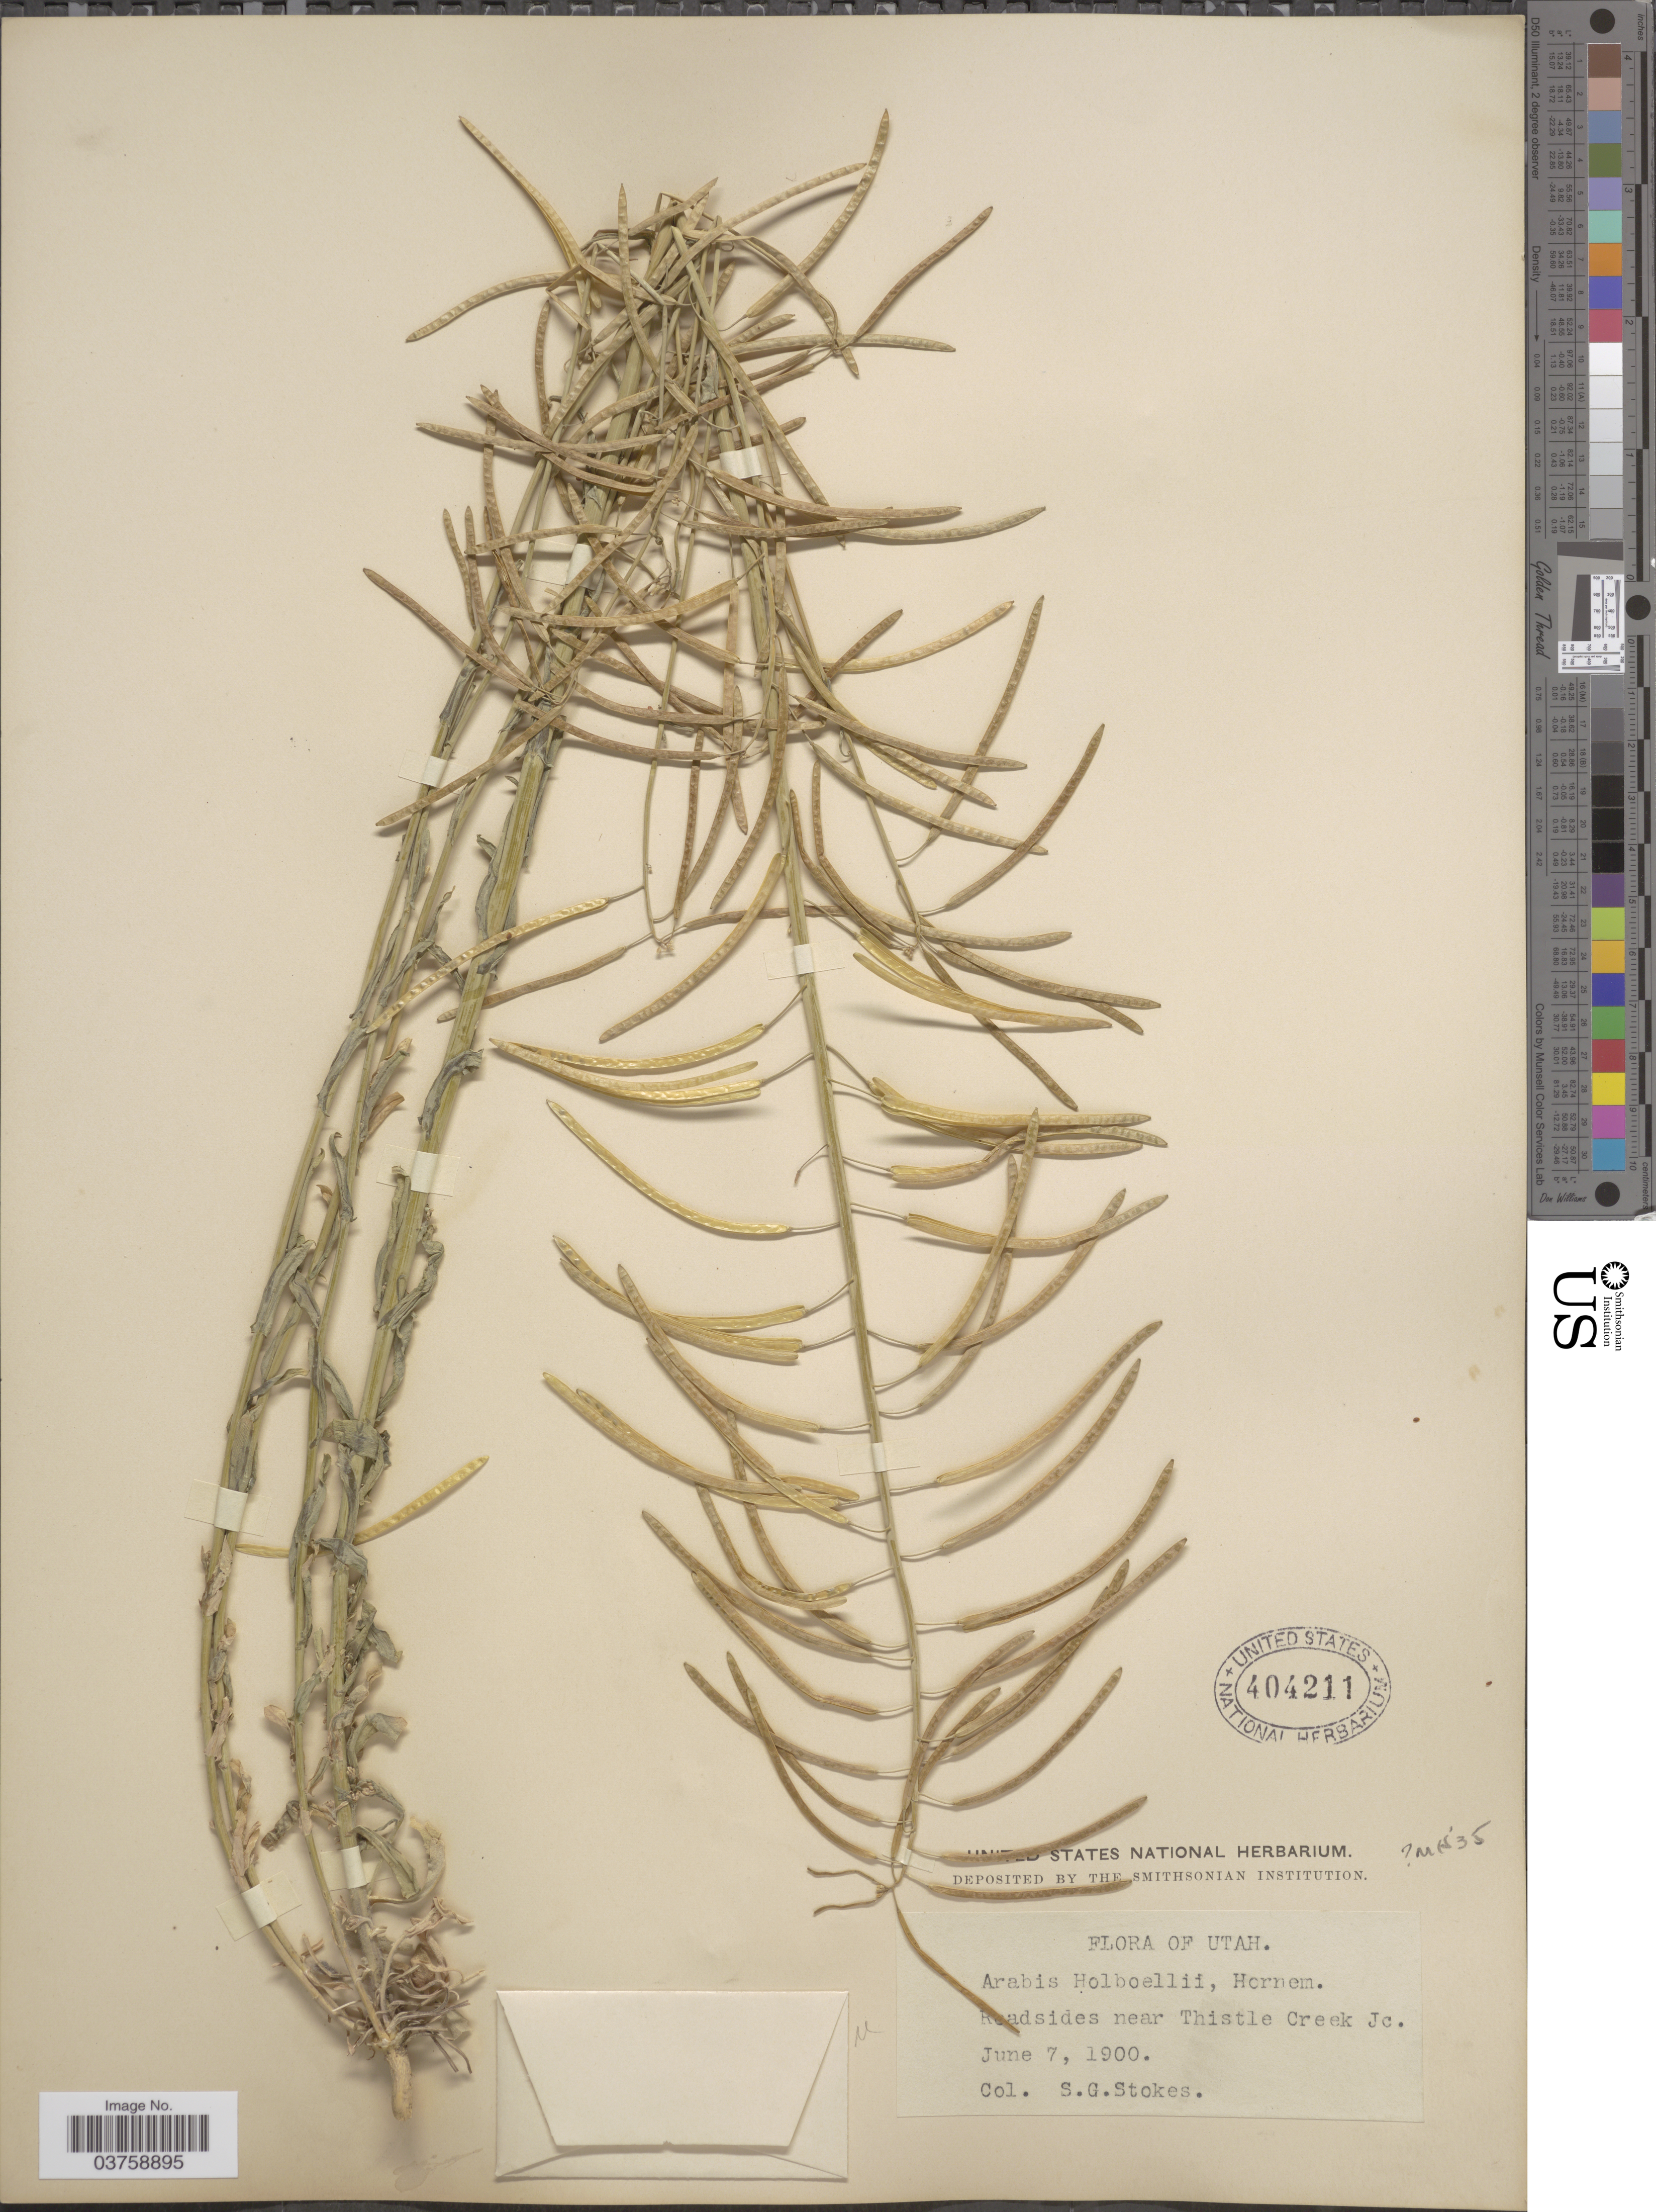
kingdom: Plantae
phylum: Tracheophyta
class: Magnoliopsida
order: Brassicales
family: Brassicaceae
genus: Arabis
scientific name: Arabis sparsiflora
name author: Nutt.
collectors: S. G. Stokes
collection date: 1900-06-07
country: United States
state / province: Utah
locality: Roadsides near Thistle Creek Jc.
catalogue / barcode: US 404211